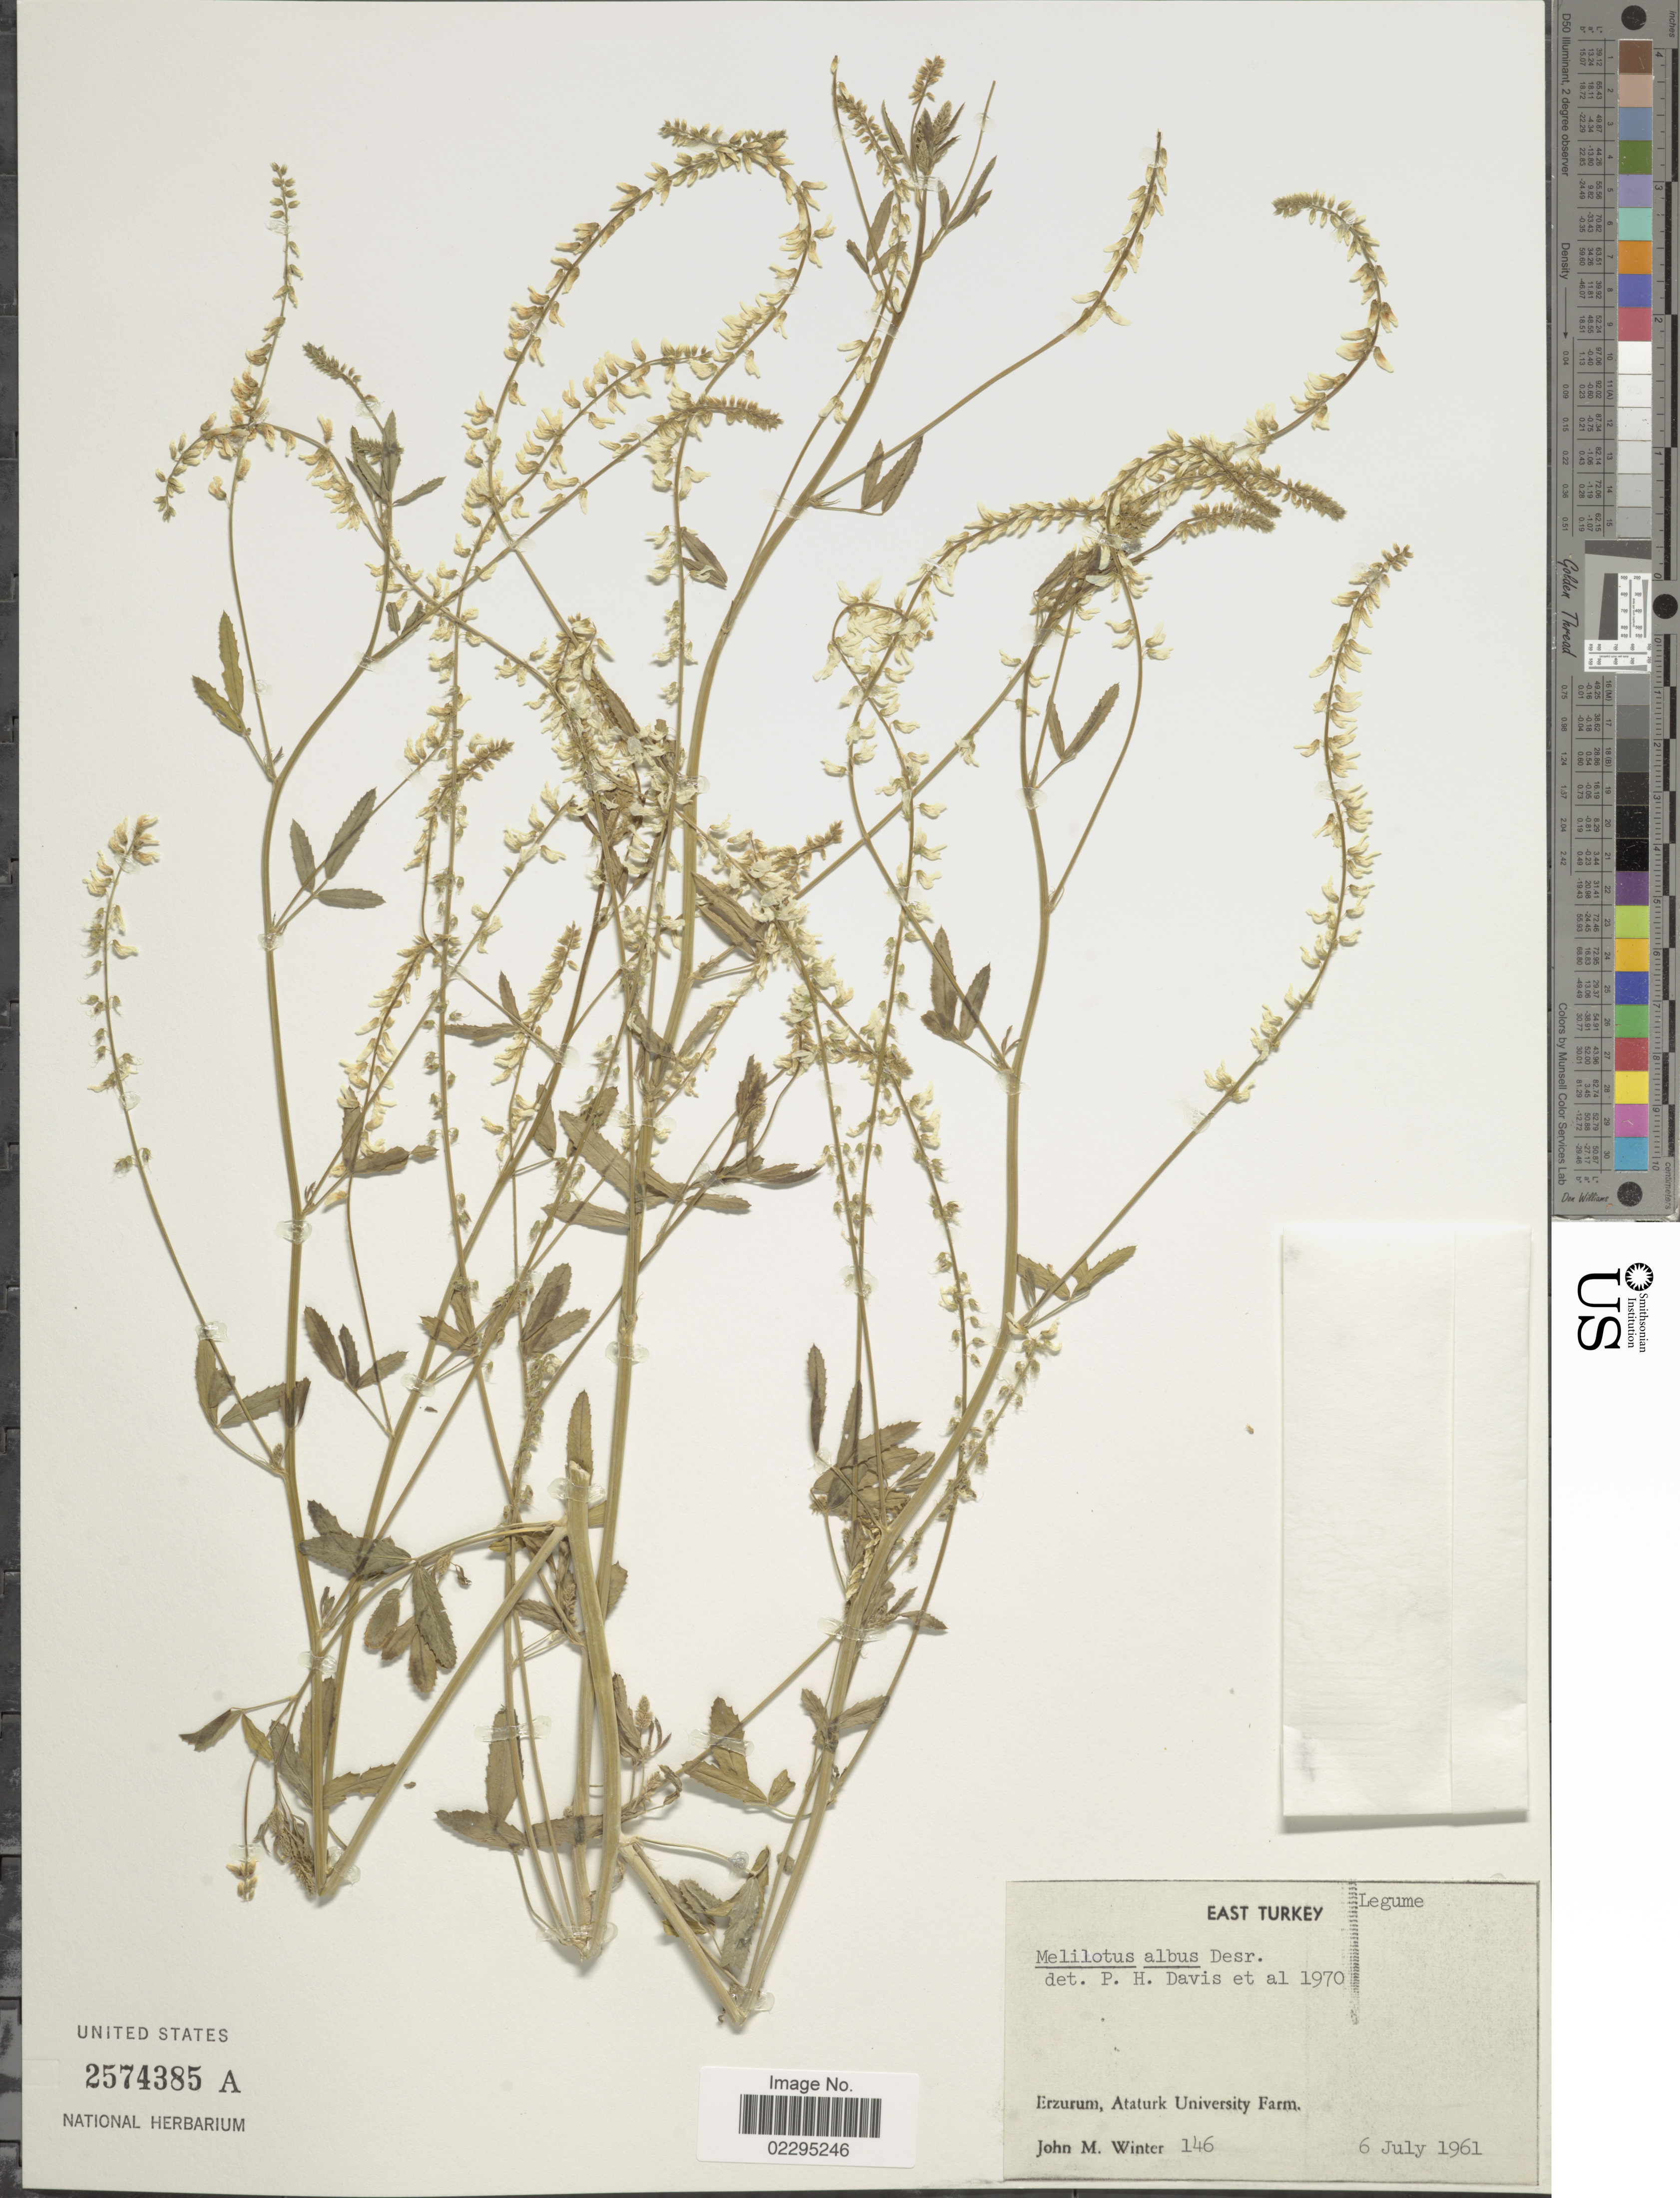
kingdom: Plantae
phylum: Tracheophyta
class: Magnoliopsida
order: Fabales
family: Fabaceae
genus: Melilotus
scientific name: Melilotus albus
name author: Medik.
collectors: J. M. Winter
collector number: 146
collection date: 1961-07-06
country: Turkey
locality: East Turkey, Erzurum, Ataturk University Farm.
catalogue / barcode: US 2574385A